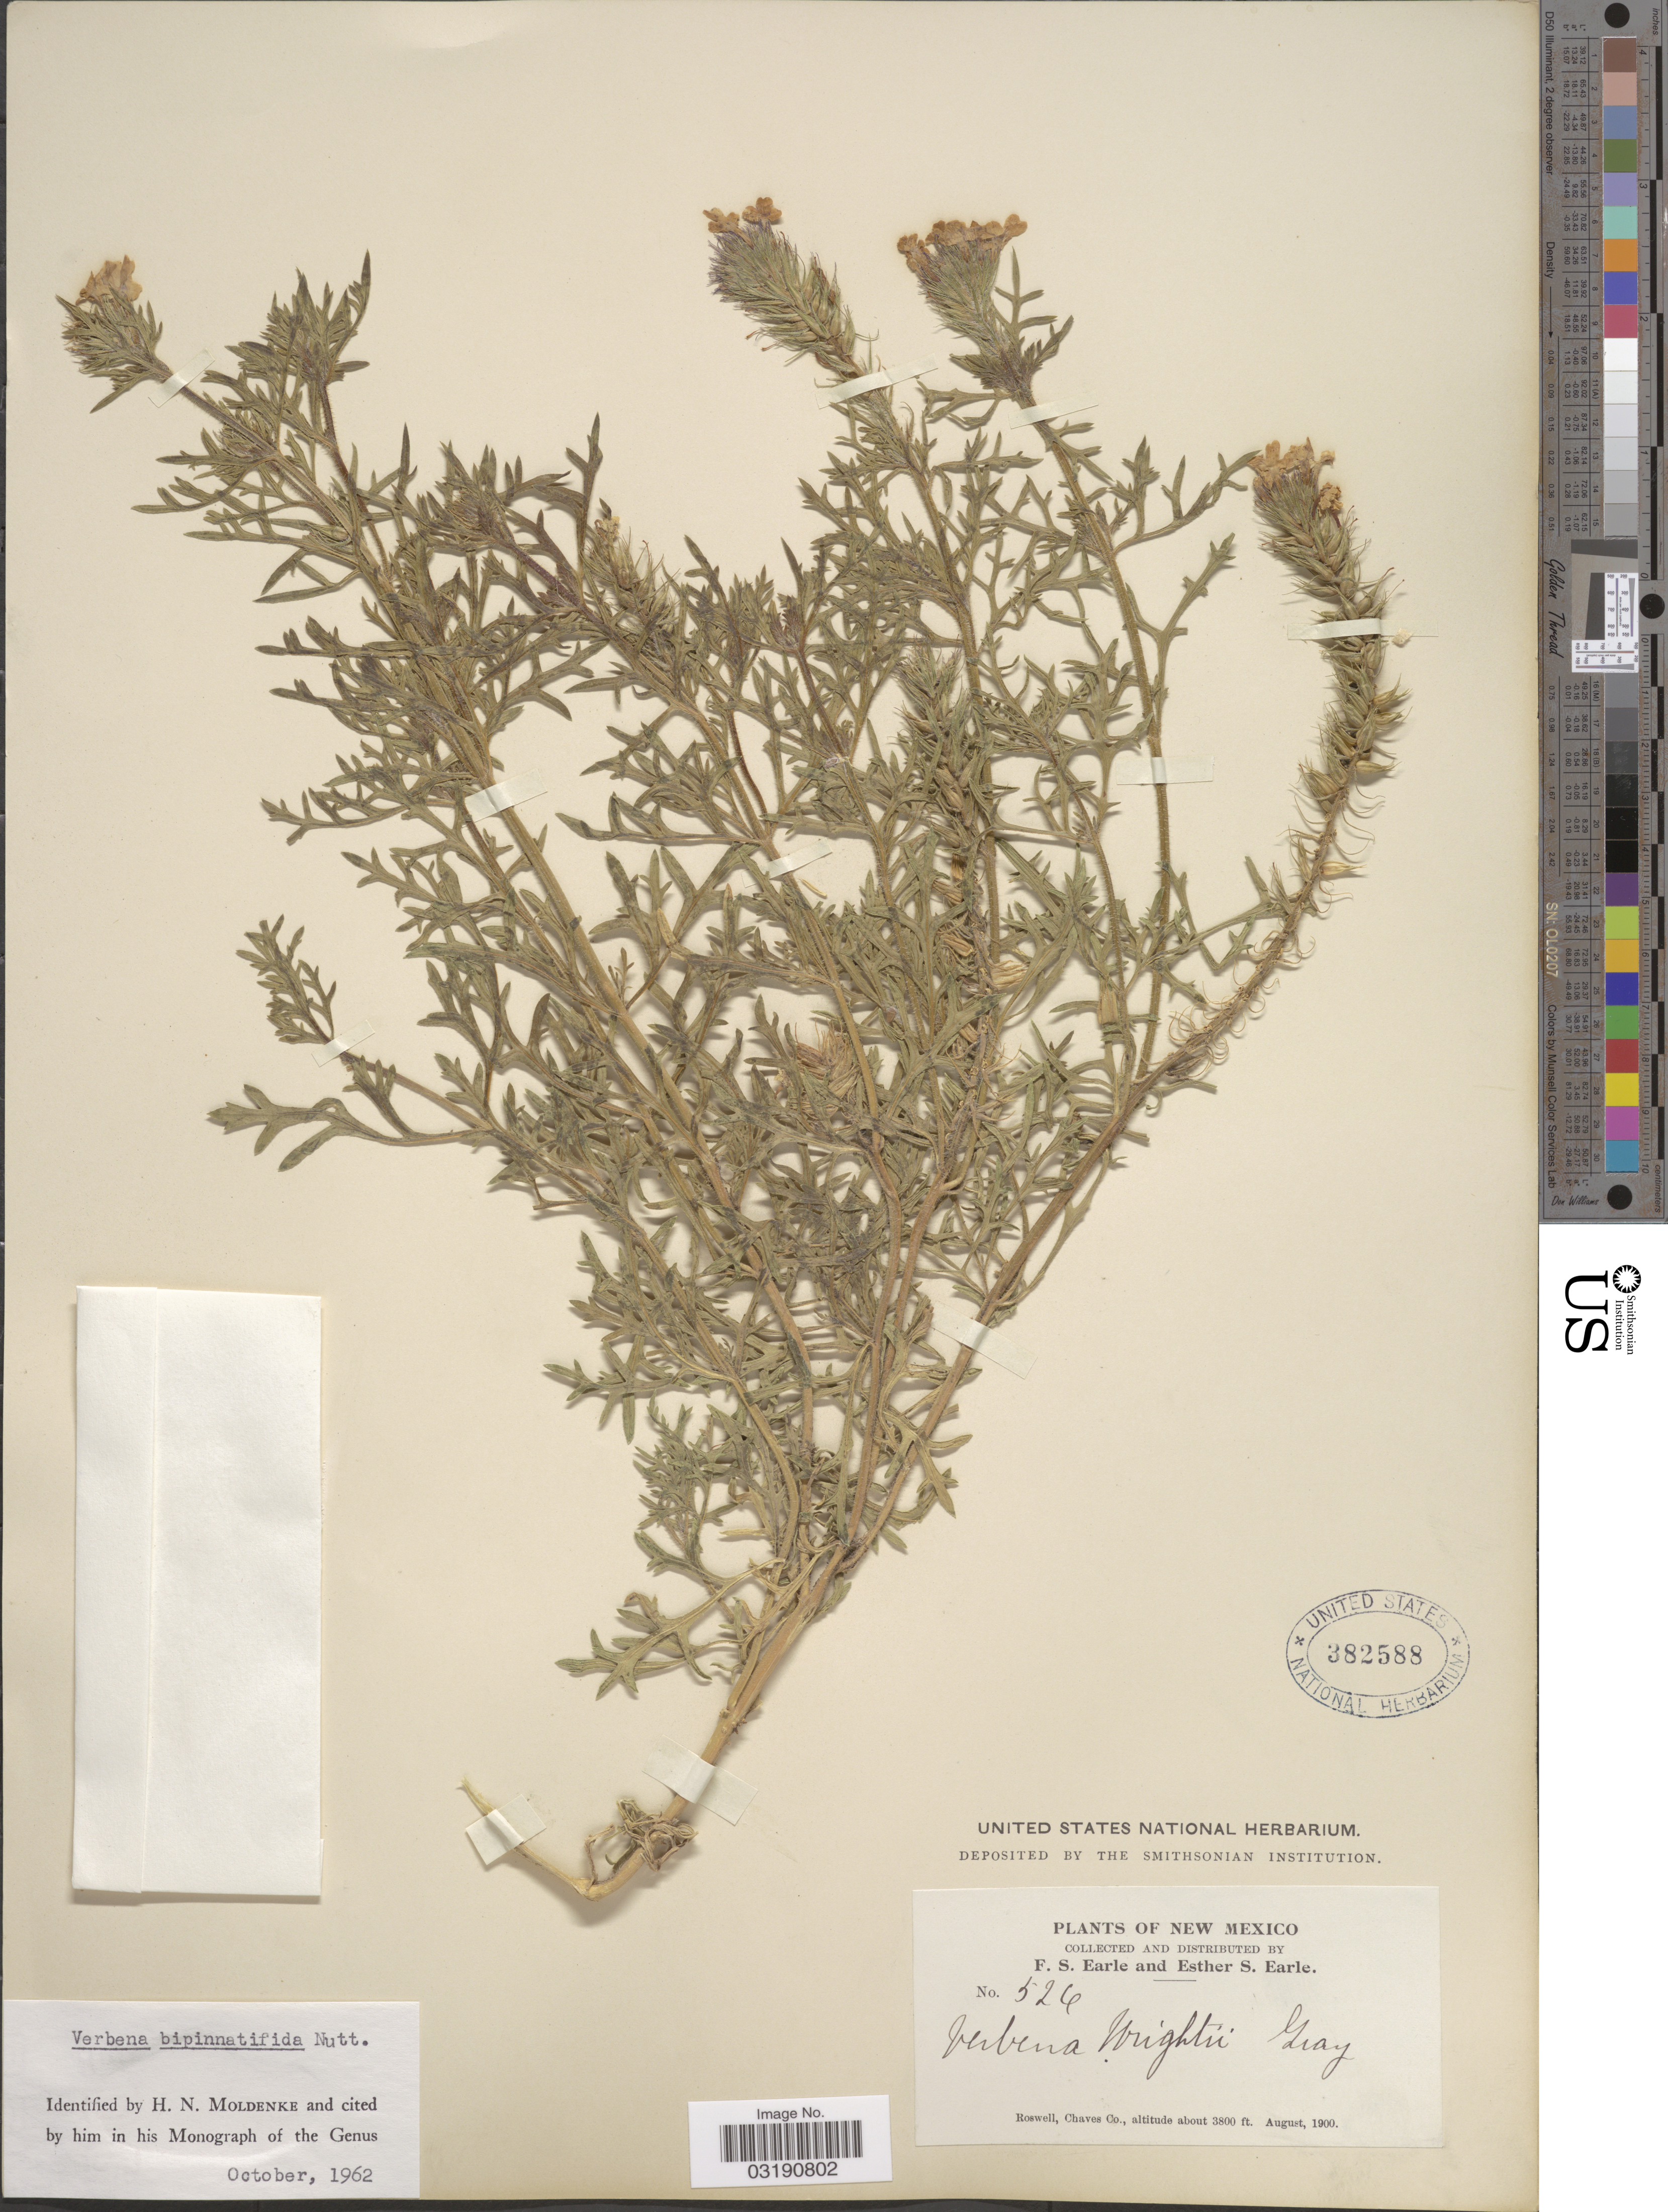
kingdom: Plantae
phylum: Tracheophyta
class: Magnoliopsida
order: Lamiales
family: Verbenaceae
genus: Verbena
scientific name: Verbena bipinnatifida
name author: (Schauer) Nutt.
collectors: F. S. Earle & E. S. Earle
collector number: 526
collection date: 1900-08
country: United States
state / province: New Mexico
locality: Roswell, Chaves Co.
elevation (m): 1158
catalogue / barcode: US 382588